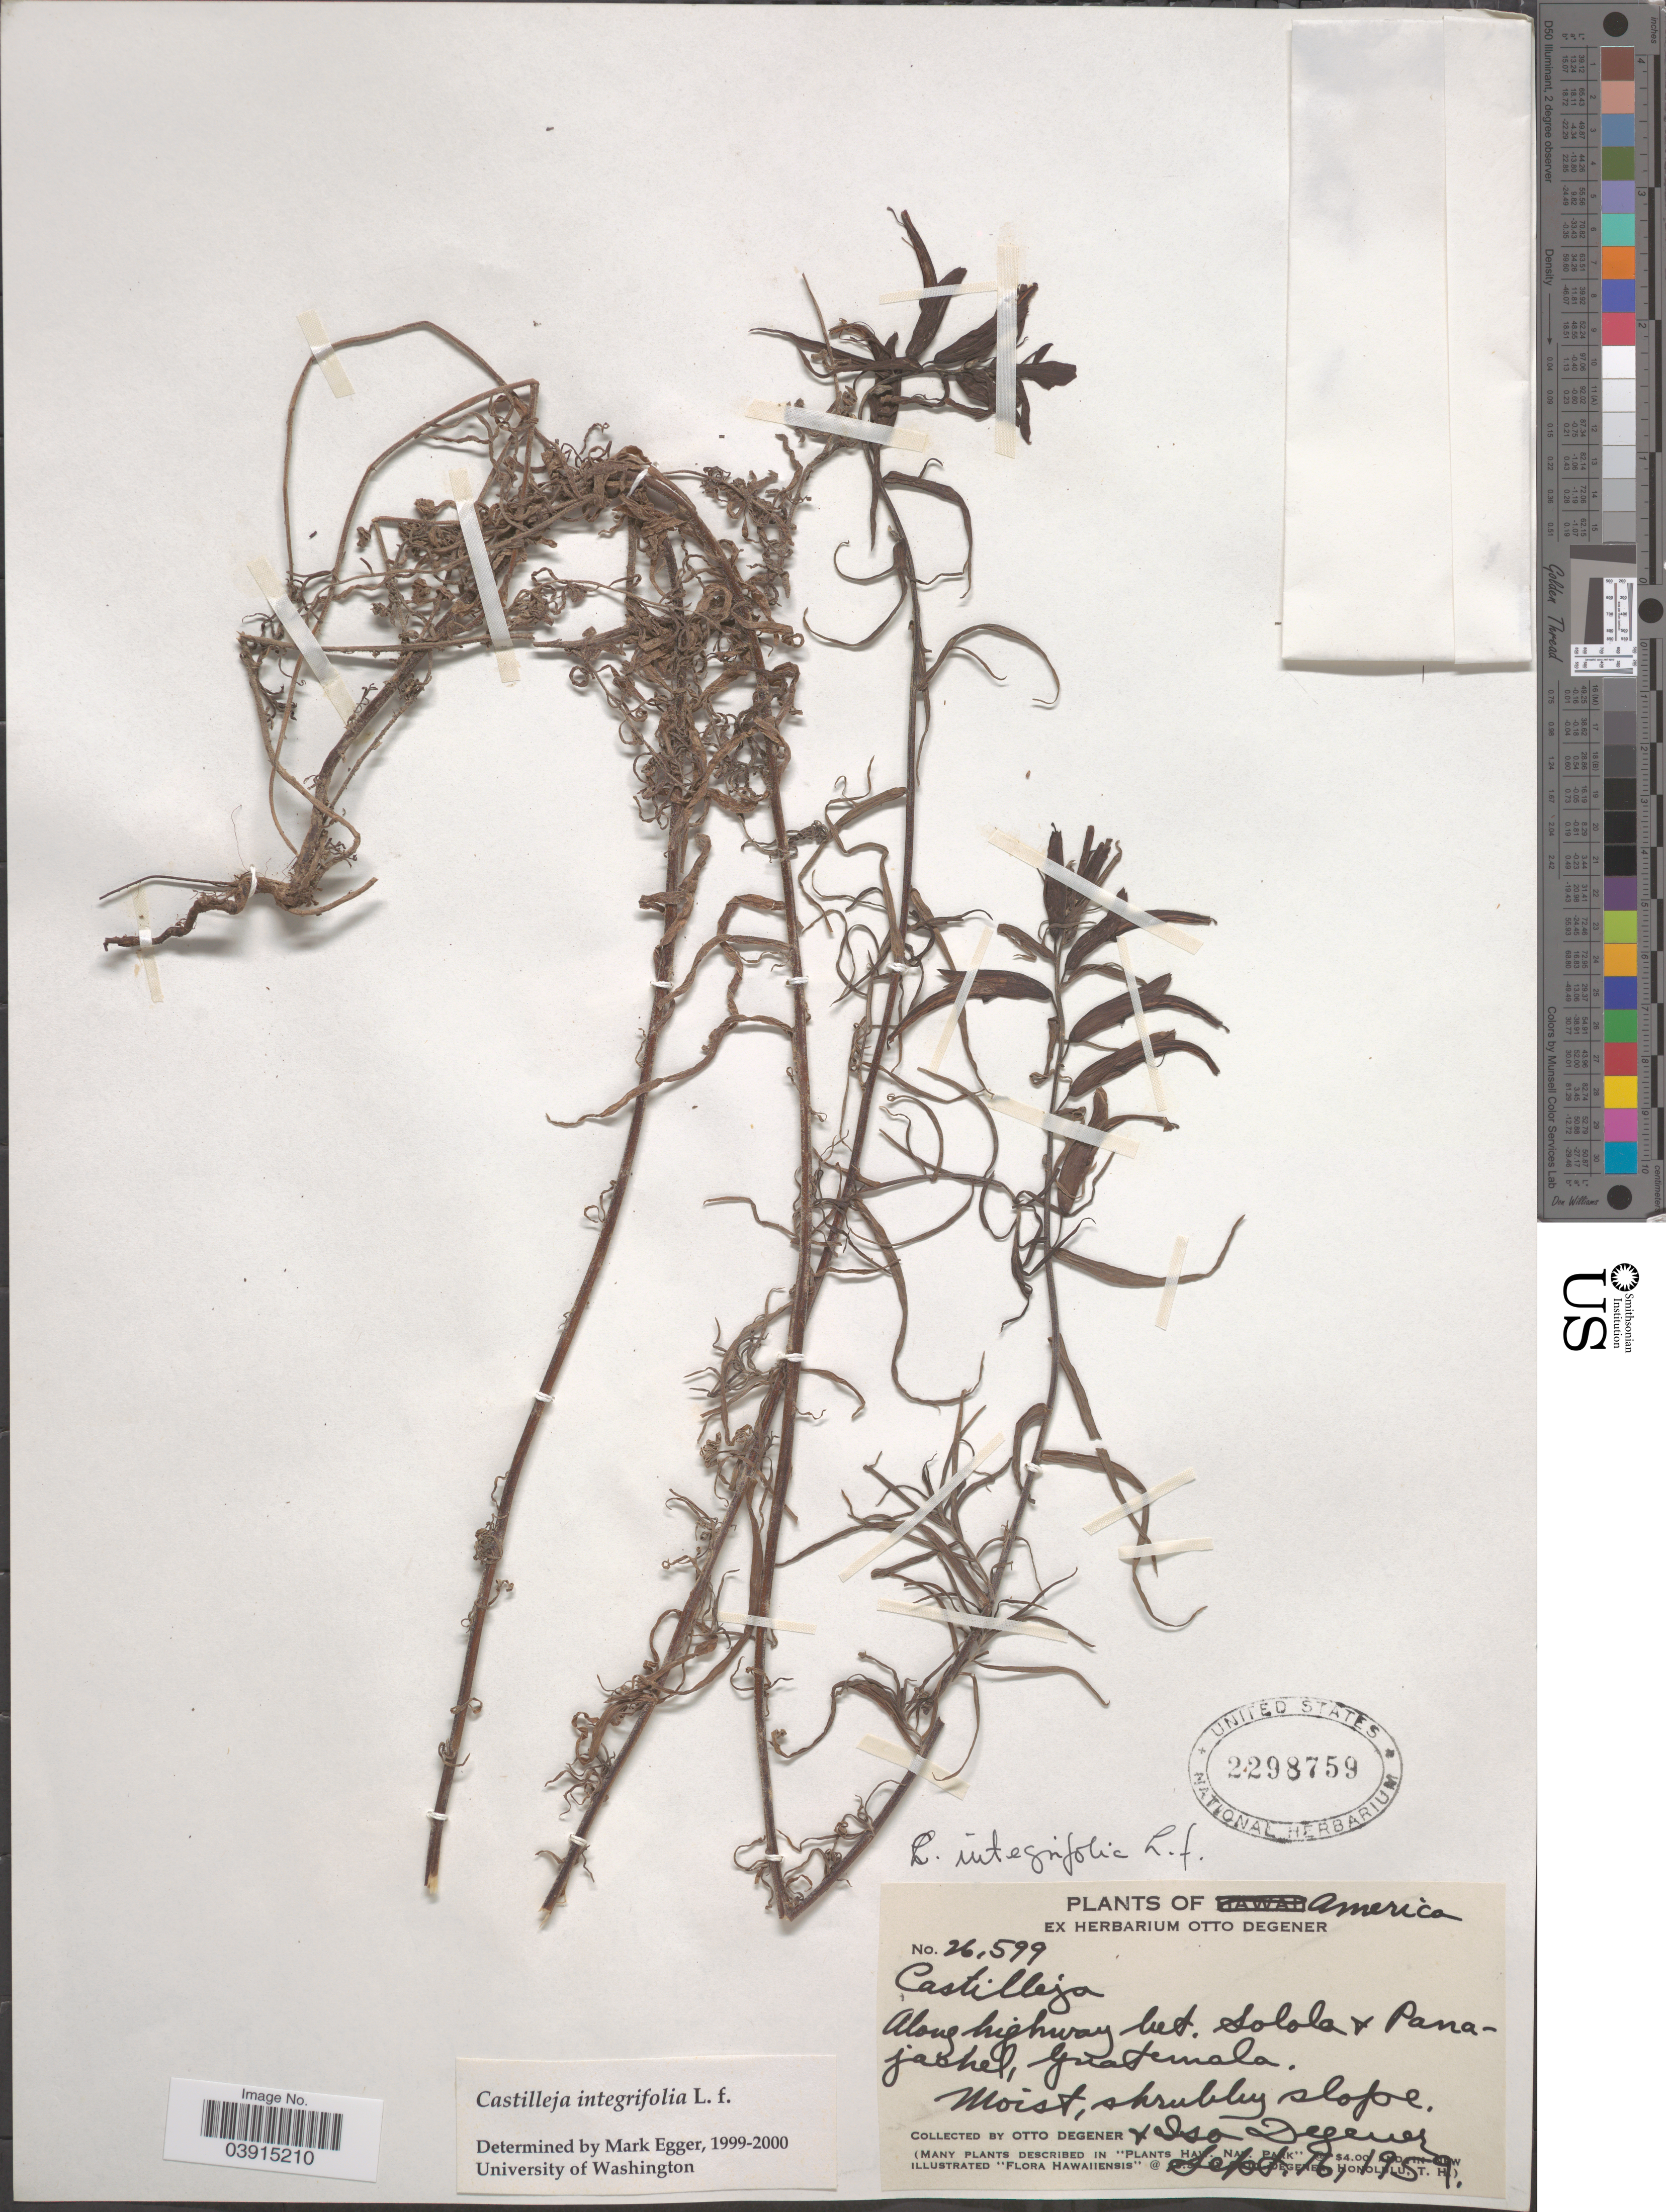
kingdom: Plantae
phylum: Tracheophyta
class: Magnoliopsida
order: Lamiales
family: Orobanchaceae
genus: Castilleja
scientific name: Castilleja integrifolia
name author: L. f.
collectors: O. Degener & I. Degener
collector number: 26599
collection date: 1959-09-16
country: Guatemala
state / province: Solola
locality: America. Along highway bet. Solola & Panajachel.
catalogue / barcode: US 2298759